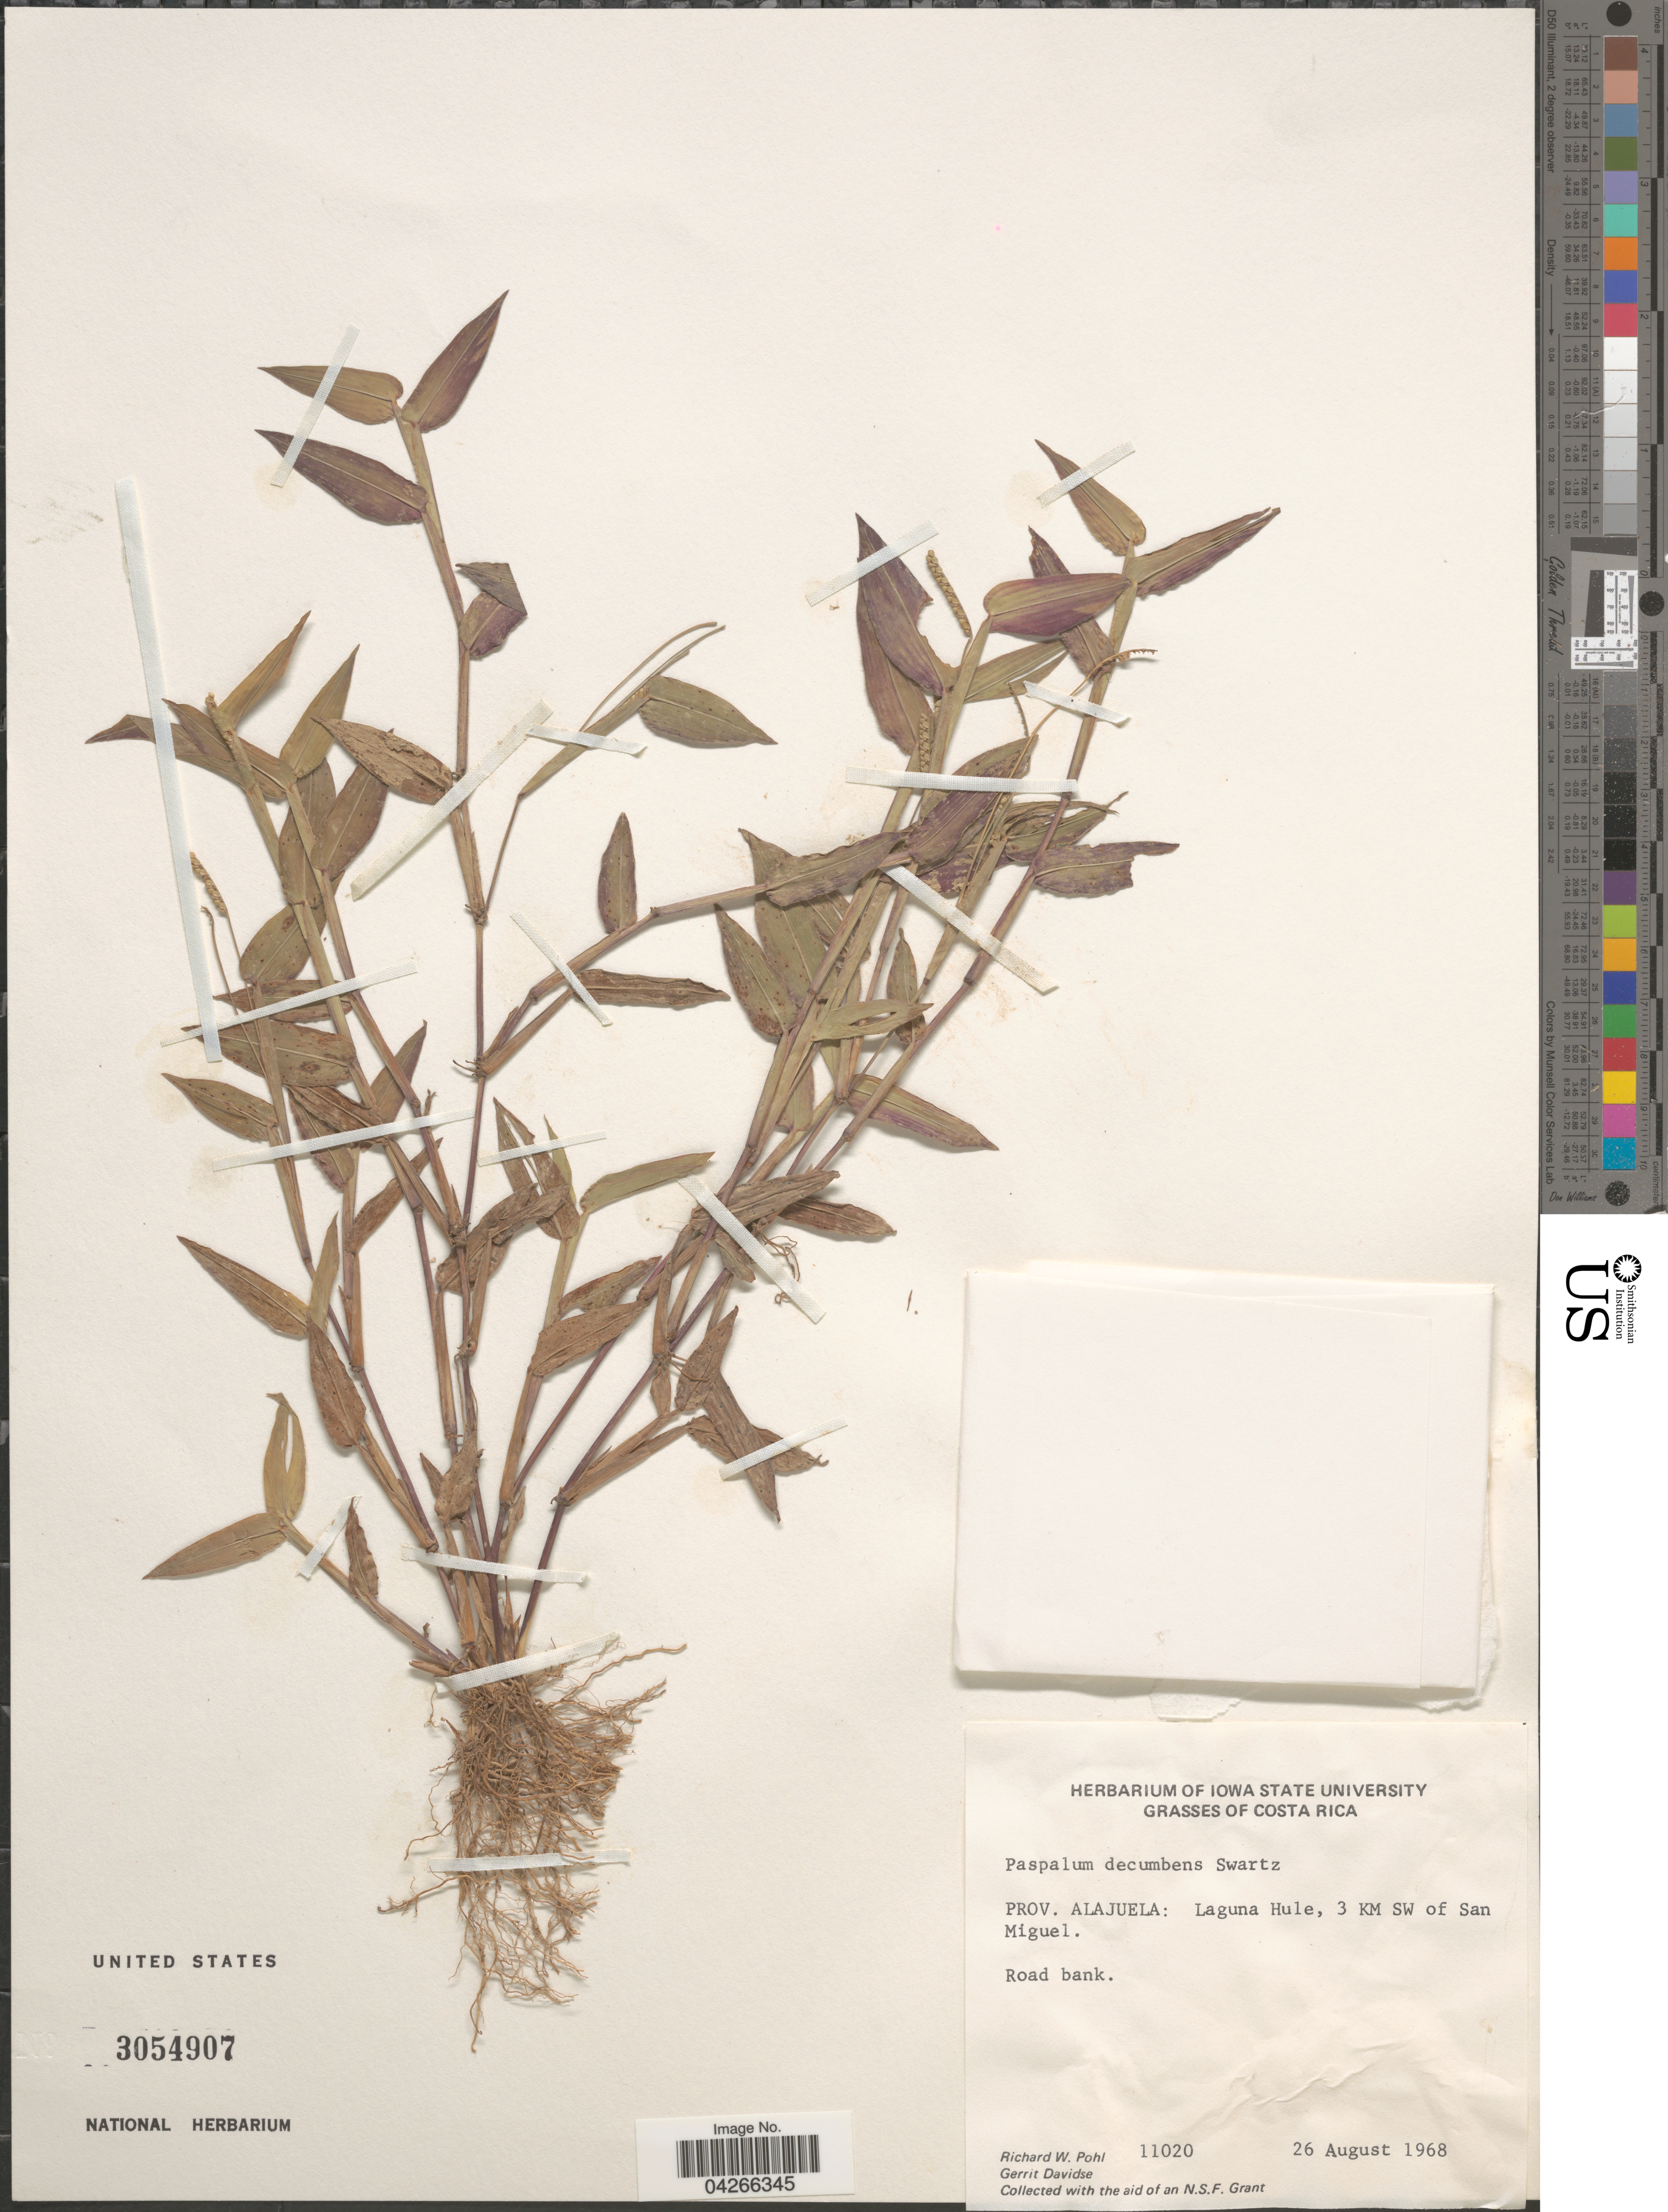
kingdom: Plantae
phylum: Tracheophyta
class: Liliopsida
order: Poales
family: Poaceae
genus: Paspalum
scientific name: Paspalum decumbens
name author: Sw.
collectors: R. W. Pohl & G. Davidse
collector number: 11020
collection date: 1968-08-26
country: Costa Rica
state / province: Alajuela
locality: Laguna Hule, 3 KM SW of San Miguel. Road bank.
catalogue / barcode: US 3054907